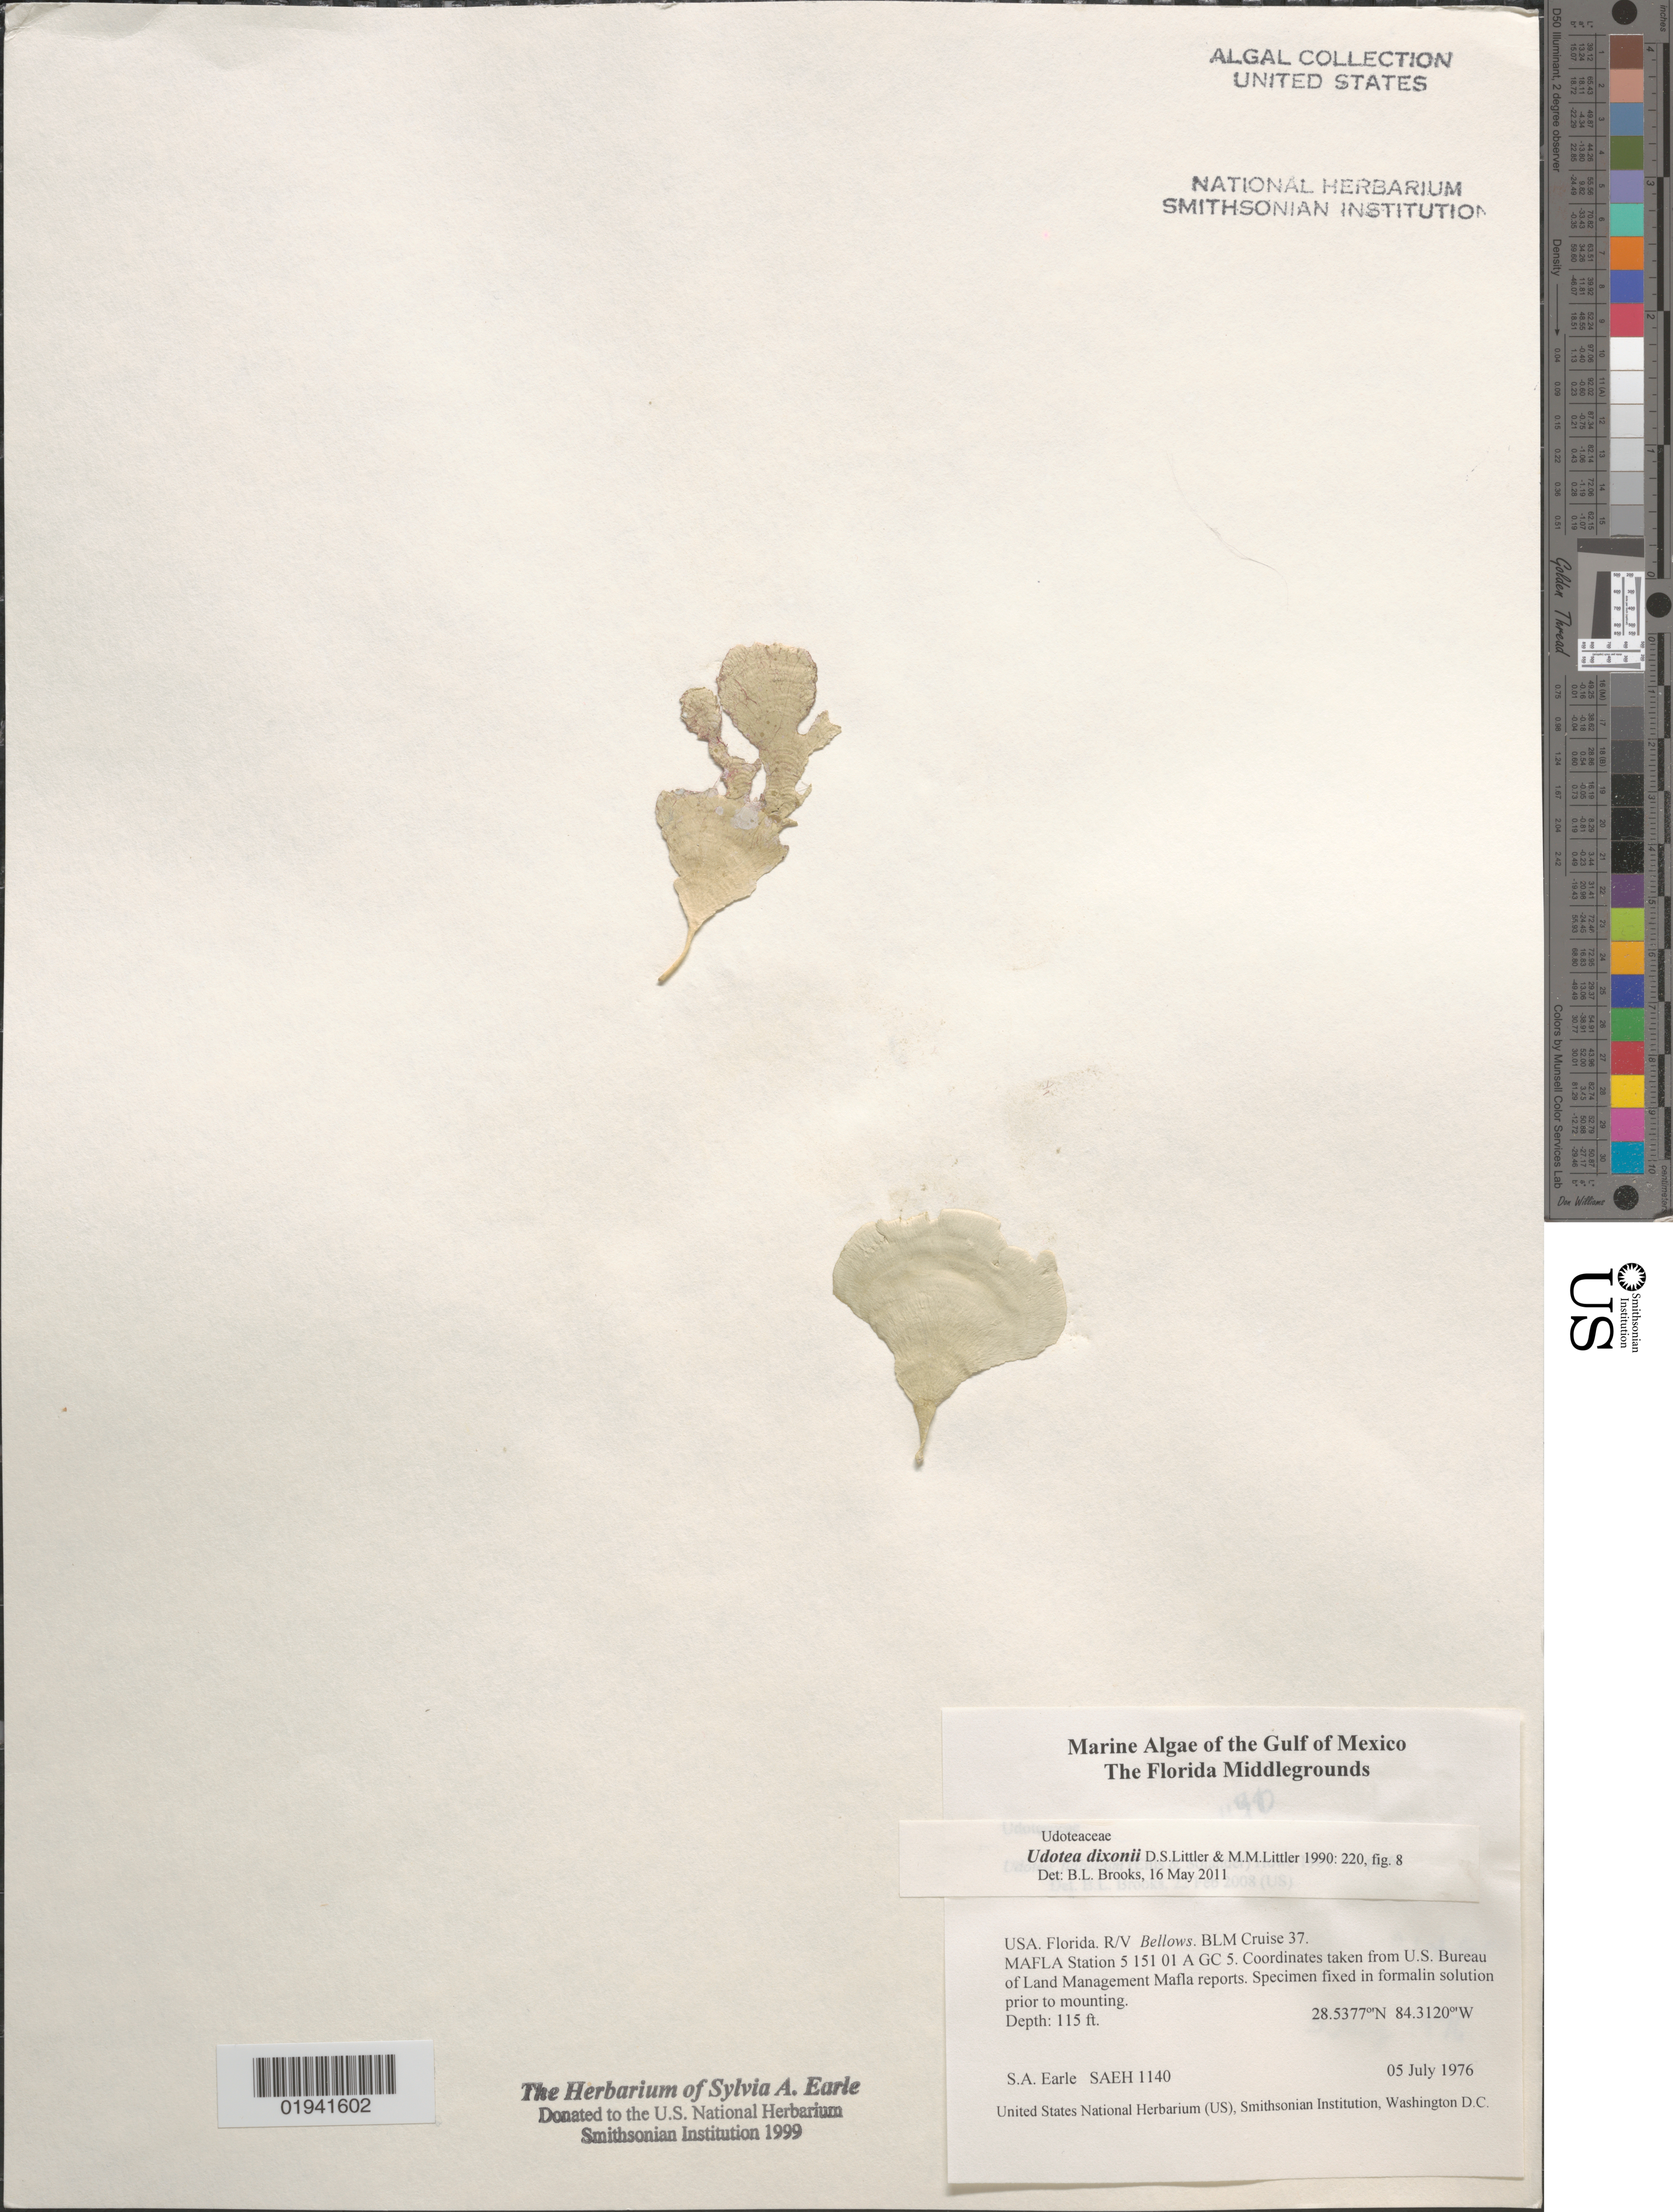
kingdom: Plantae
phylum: Chlorophyta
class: Ulvophyceae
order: Bryopsidales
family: Udoteaceae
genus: Udotea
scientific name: Udotea dixonii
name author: D.S. Littler & Littler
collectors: S. A. Earle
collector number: SAEH1140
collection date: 1976-07-05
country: United States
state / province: Florida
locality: The Gulf of Mexico. The Florida Middlegrounds. R/V Bellows. BLM Cruise 37. MAFLA Station 5 151 01 A GC 5.